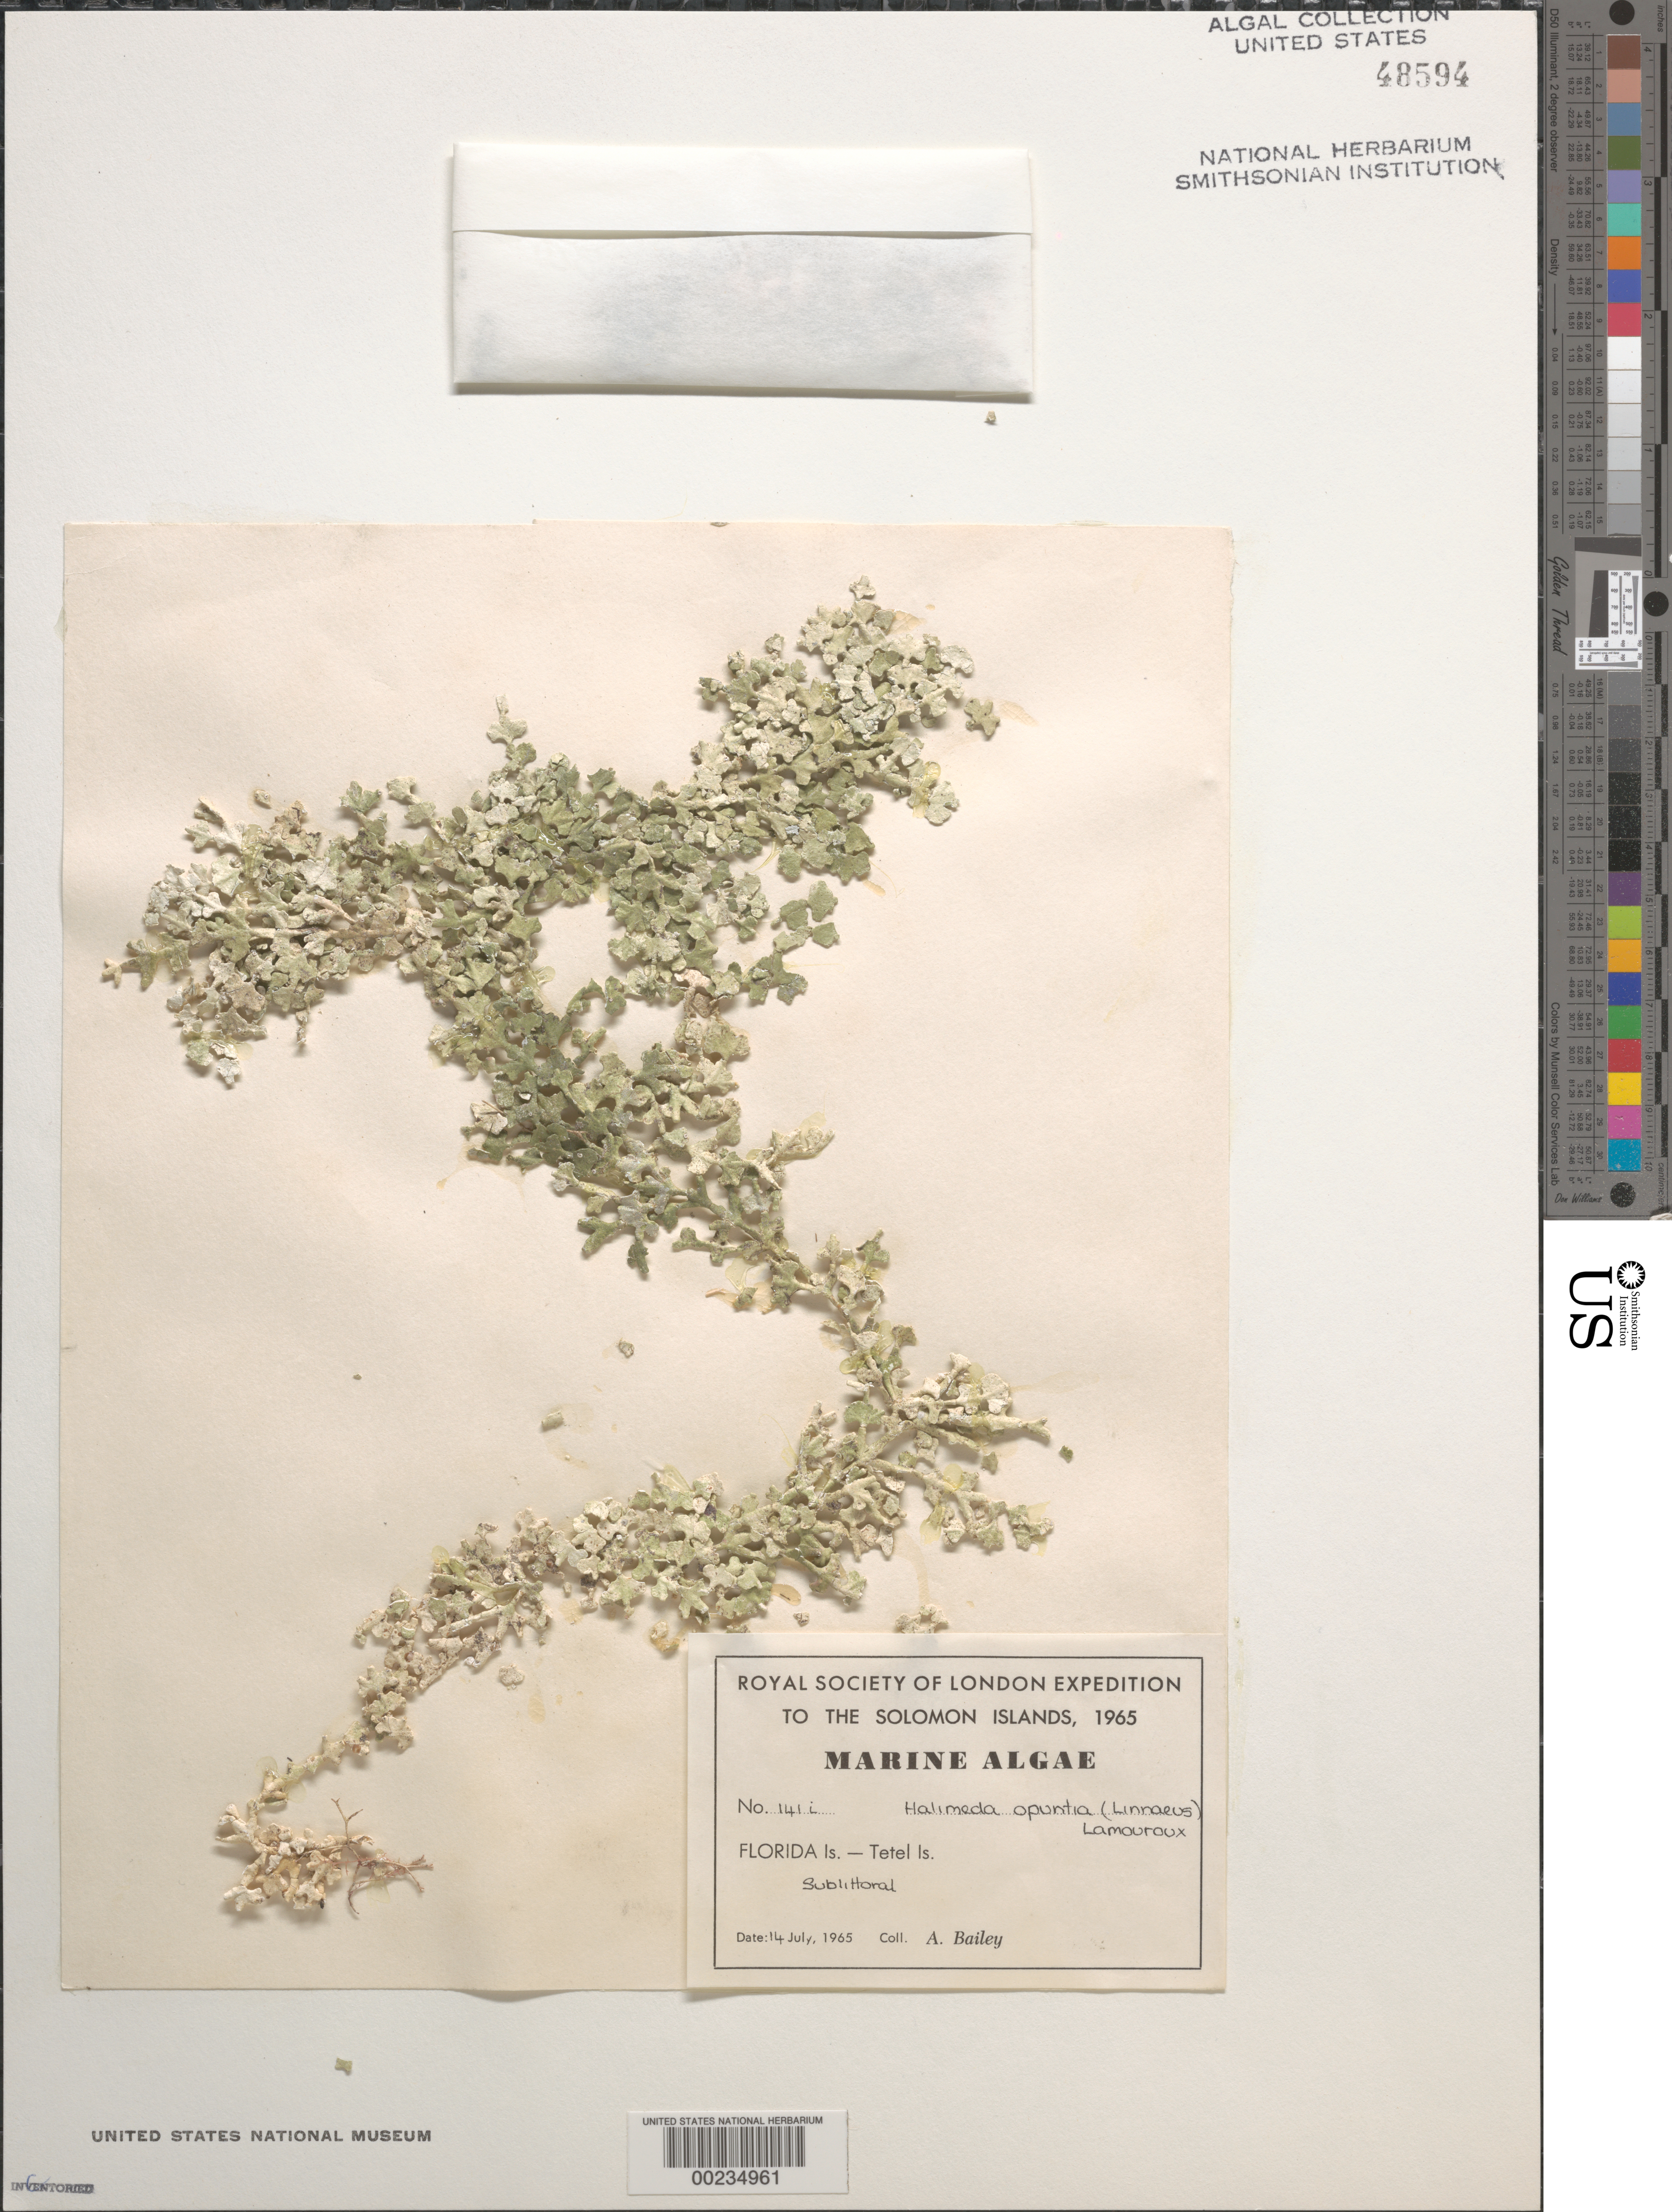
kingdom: Plantae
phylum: Chlorophyta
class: Ulvophyceae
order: Bryopsidales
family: Halimedaceae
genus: Halimeda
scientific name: Halimeda opuntia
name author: (L.) J.V.Lamouroux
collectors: A. Bailey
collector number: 141i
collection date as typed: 14 Jul 1965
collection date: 1965-07-14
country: Solomon Islands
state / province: Central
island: Tete [Tetel]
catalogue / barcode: US 48594